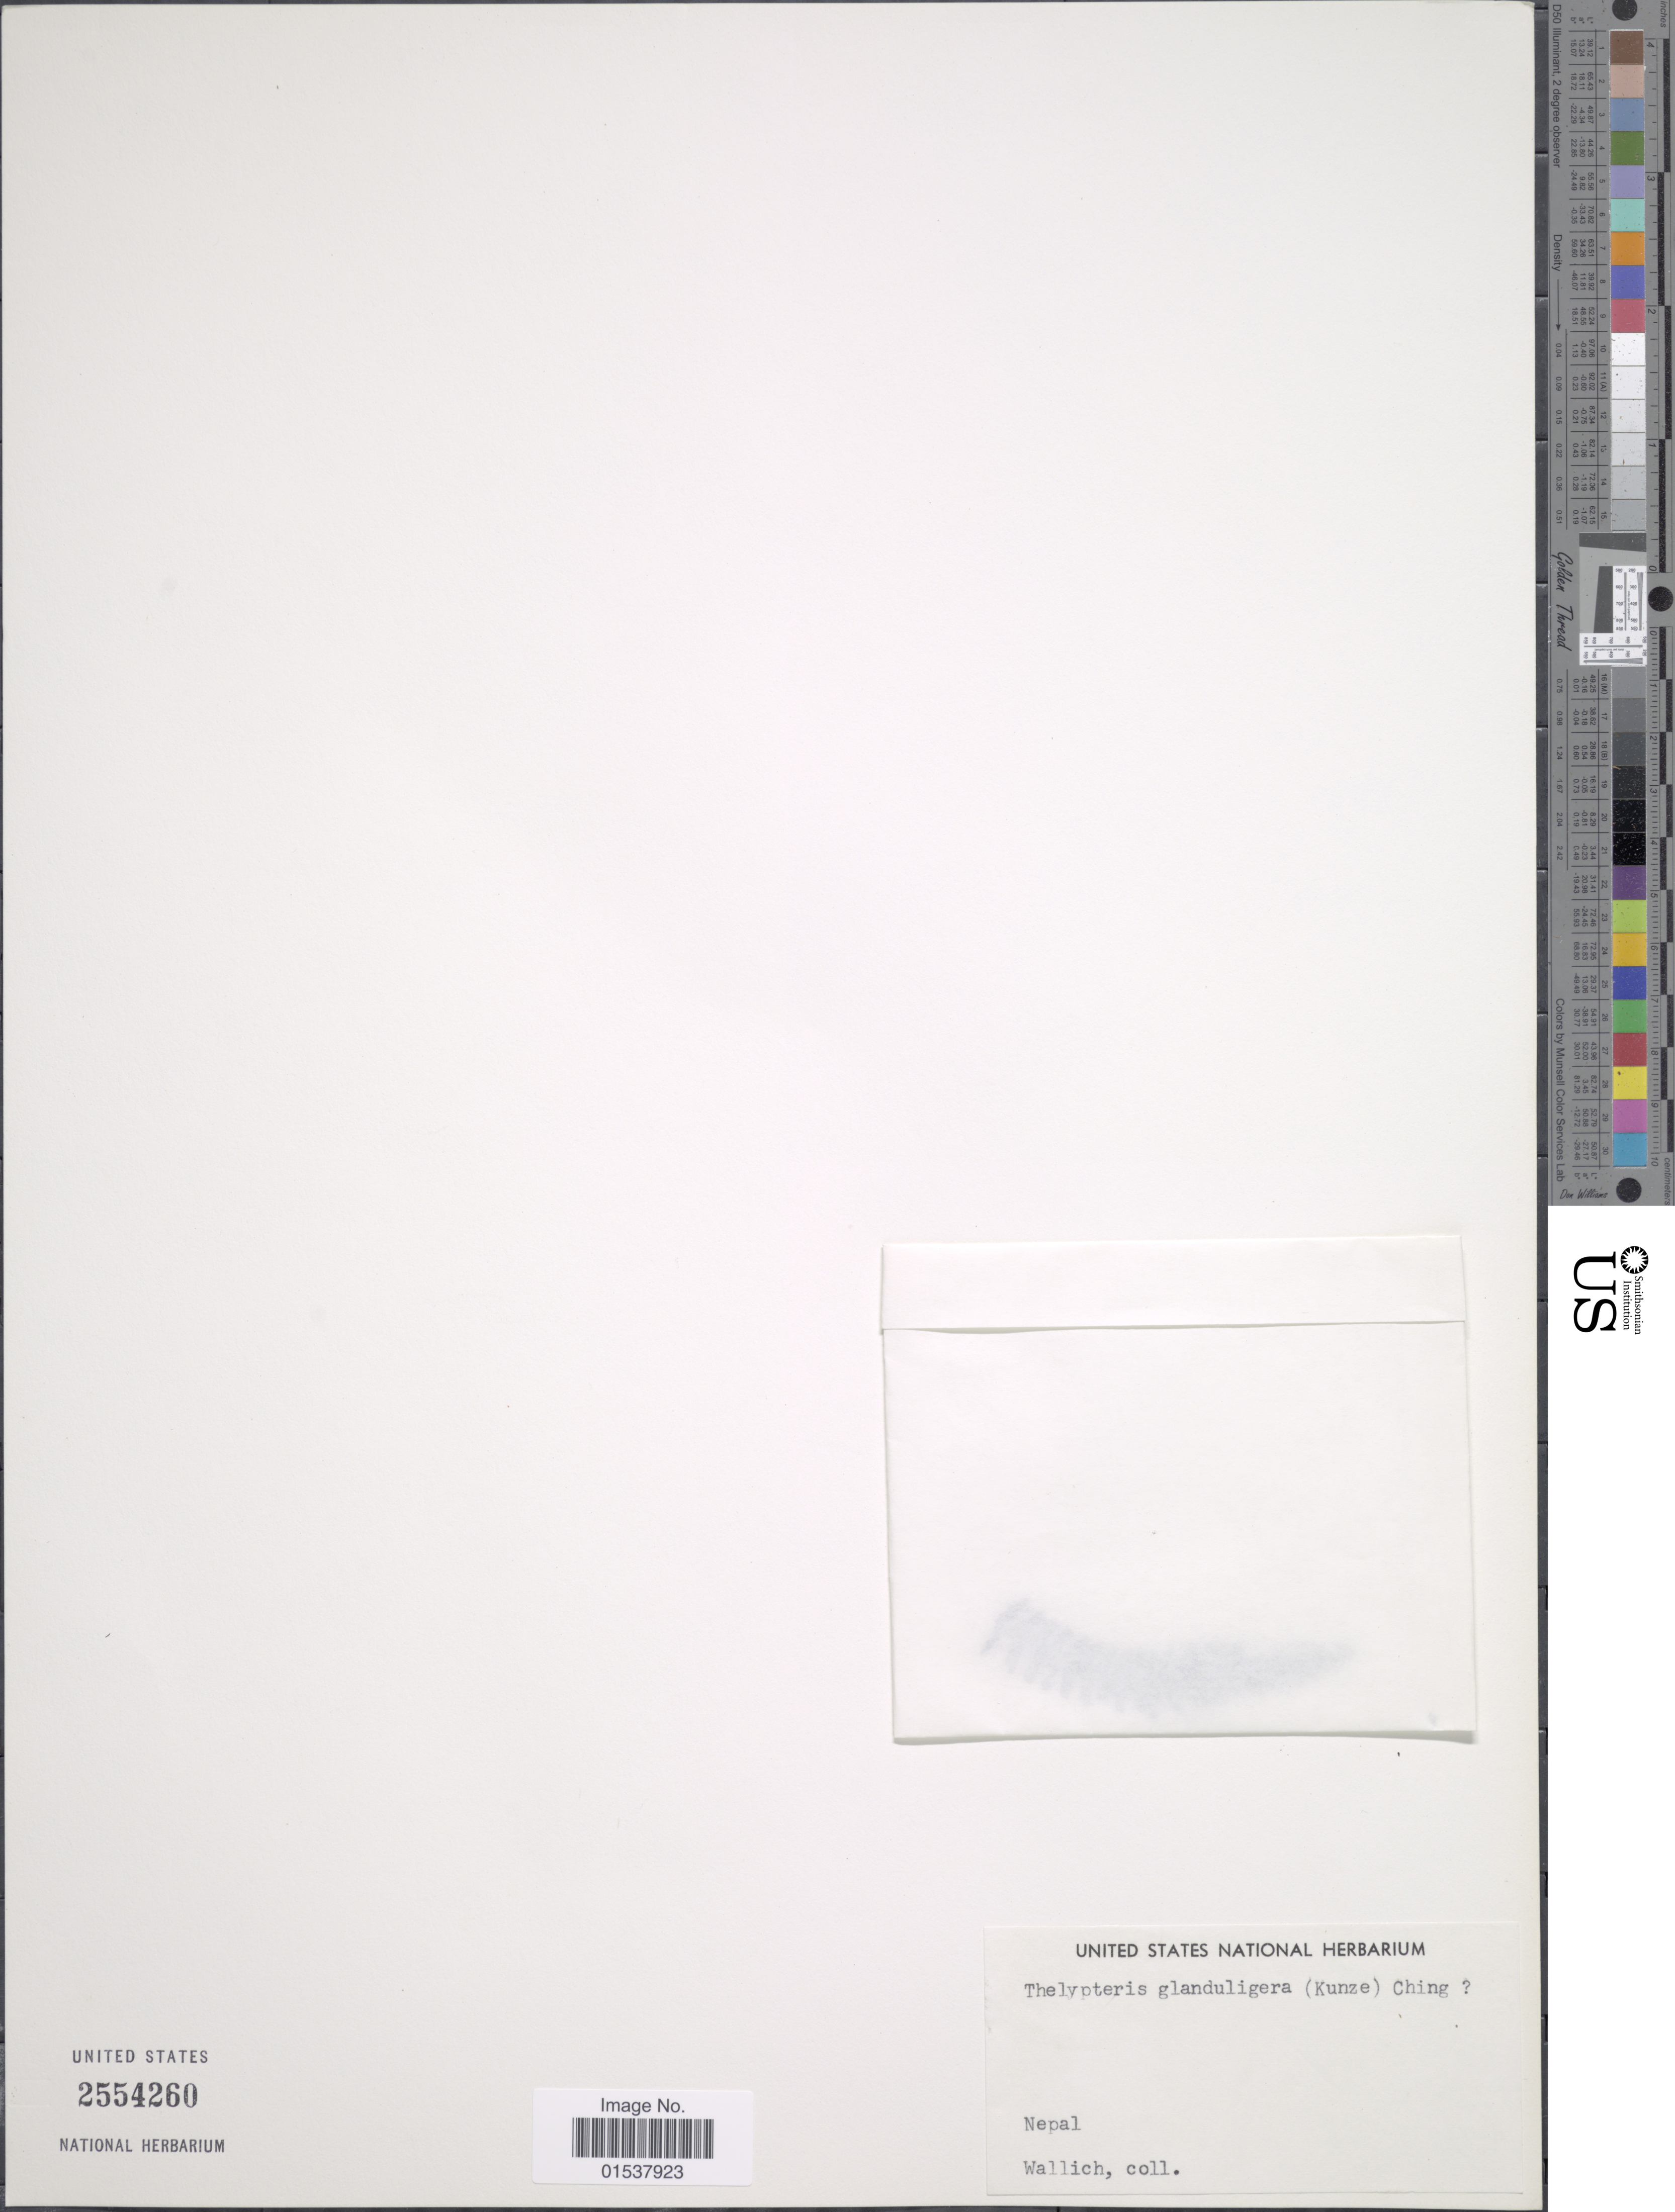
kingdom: Plantae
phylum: Tracheophyta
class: Polypodiopsida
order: Polypodiales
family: Thelypteridaceae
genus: Parathelypteris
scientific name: Parathelypteris glanduligera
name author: (Kunze) Ching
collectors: -- Wallich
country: Nepal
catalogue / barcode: US 2554260